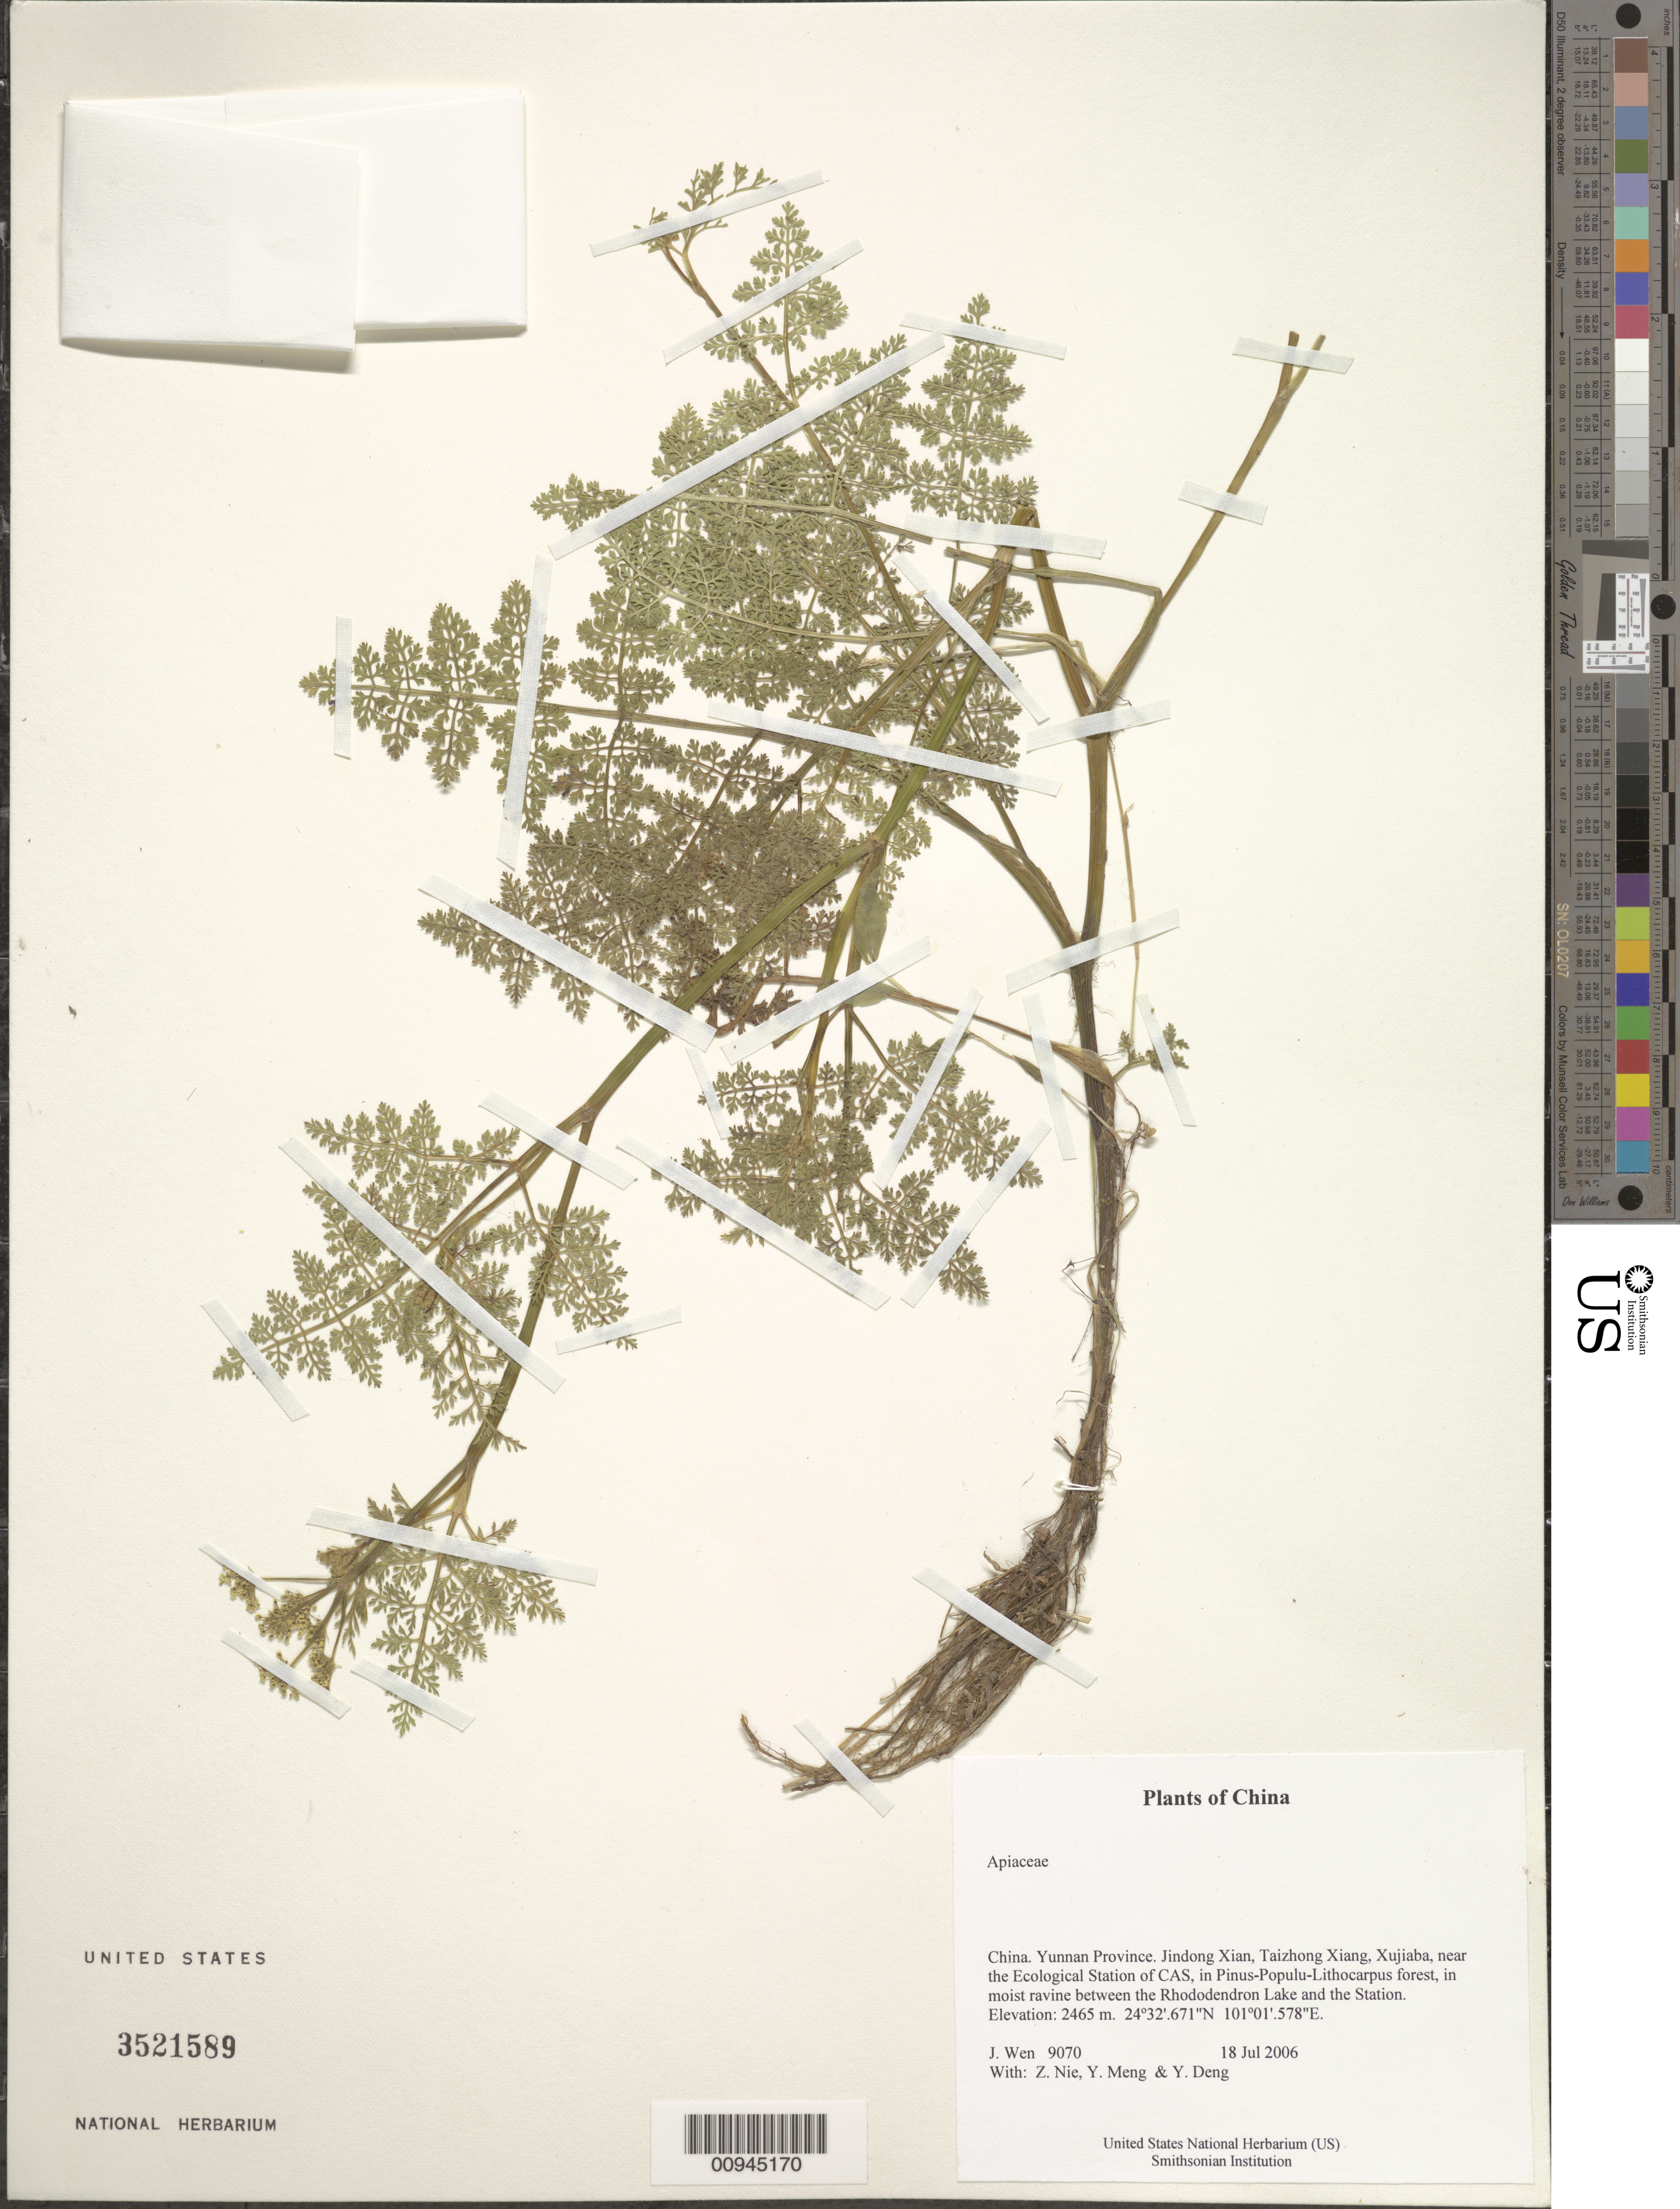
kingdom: Plantae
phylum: Tracheophyta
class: Magnoliopsida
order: Apiales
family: Apiaceae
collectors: J. Wen, Z. Nie, Y. Meng & Y. Deng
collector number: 9070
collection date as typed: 18 Jul 2006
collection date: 2006-07-18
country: China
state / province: Yunnan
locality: Yunnan Province. Jindong Xian, Taizhong Xiang, Xujiaba, near the Ecological Station of CAS, in Pinus-Populu-Lithocarpus forest, in moist ravine between the Rhododendron Lake and the Station.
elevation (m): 2465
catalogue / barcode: US 3521589